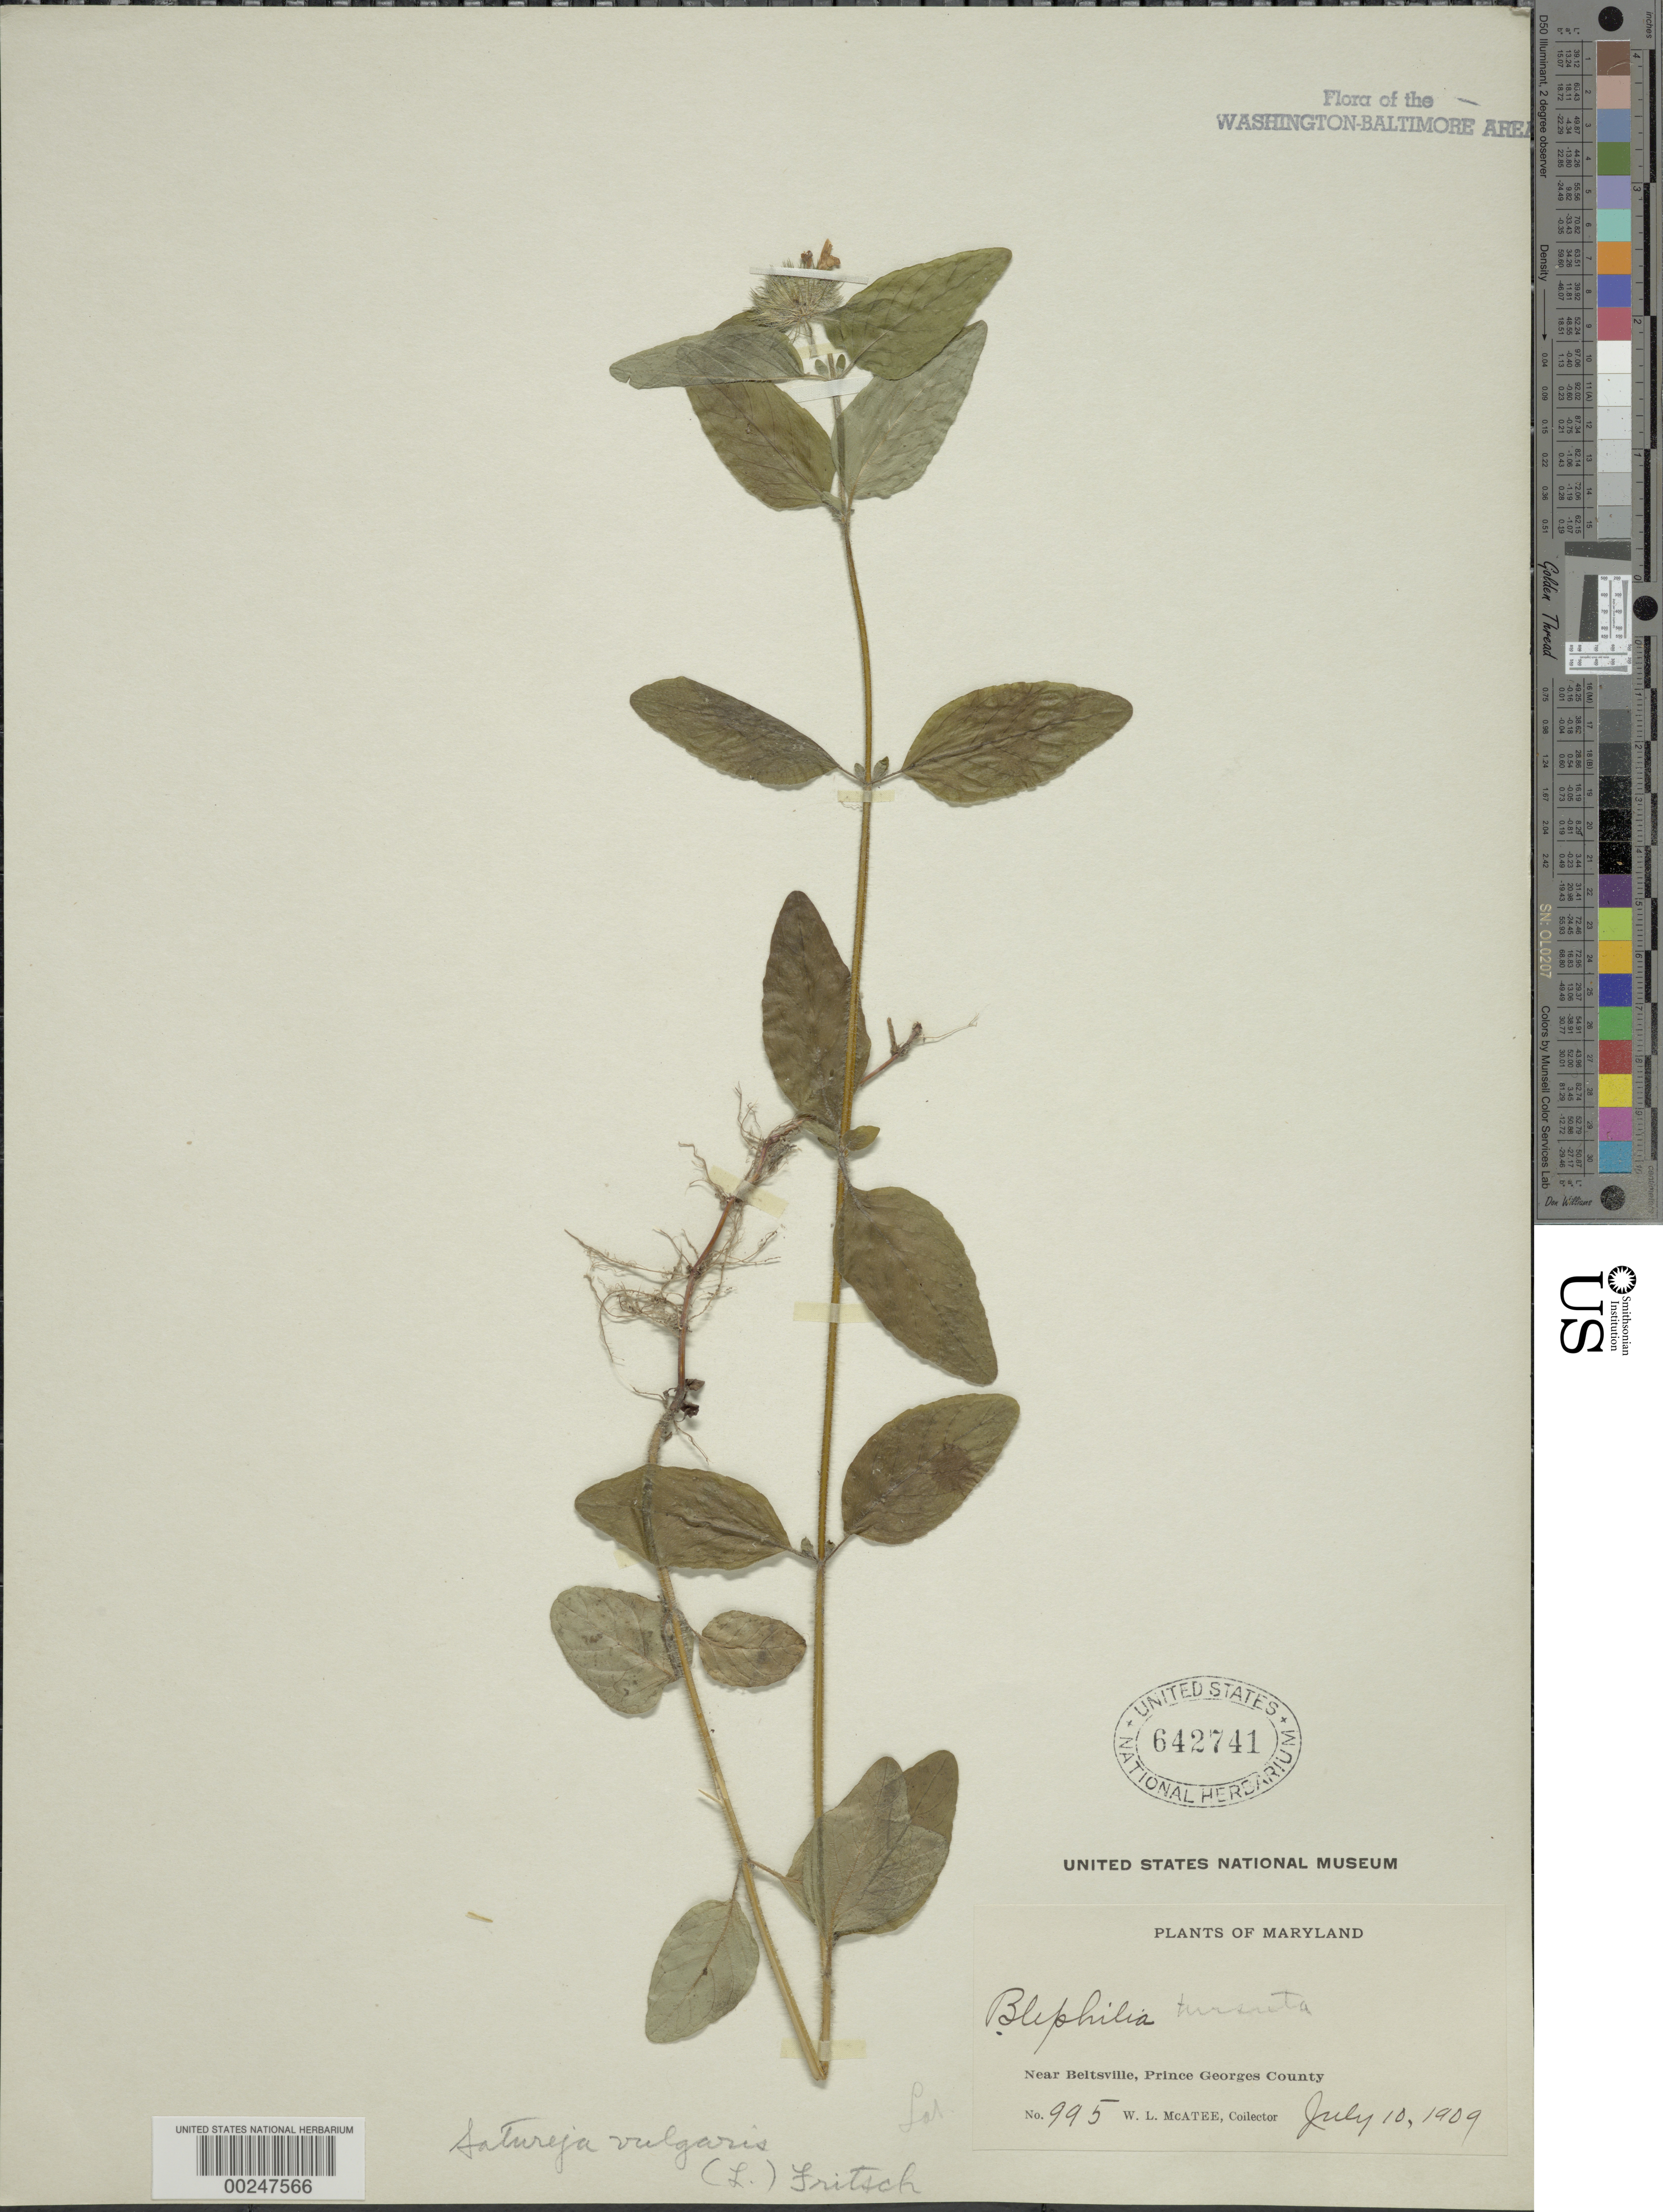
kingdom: Plantae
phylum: Tracheophyta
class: Magnoliopsida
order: Lamiales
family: Lamiaceae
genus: Clinopodium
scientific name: Clinopodium vulgare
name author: L.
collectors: W. McAtee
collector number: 995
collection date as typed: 10 Jul 1909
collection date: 1909-07-10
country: United States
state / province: Maryland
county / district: Prince George's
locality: Near Beltsville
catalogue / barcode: US 642741